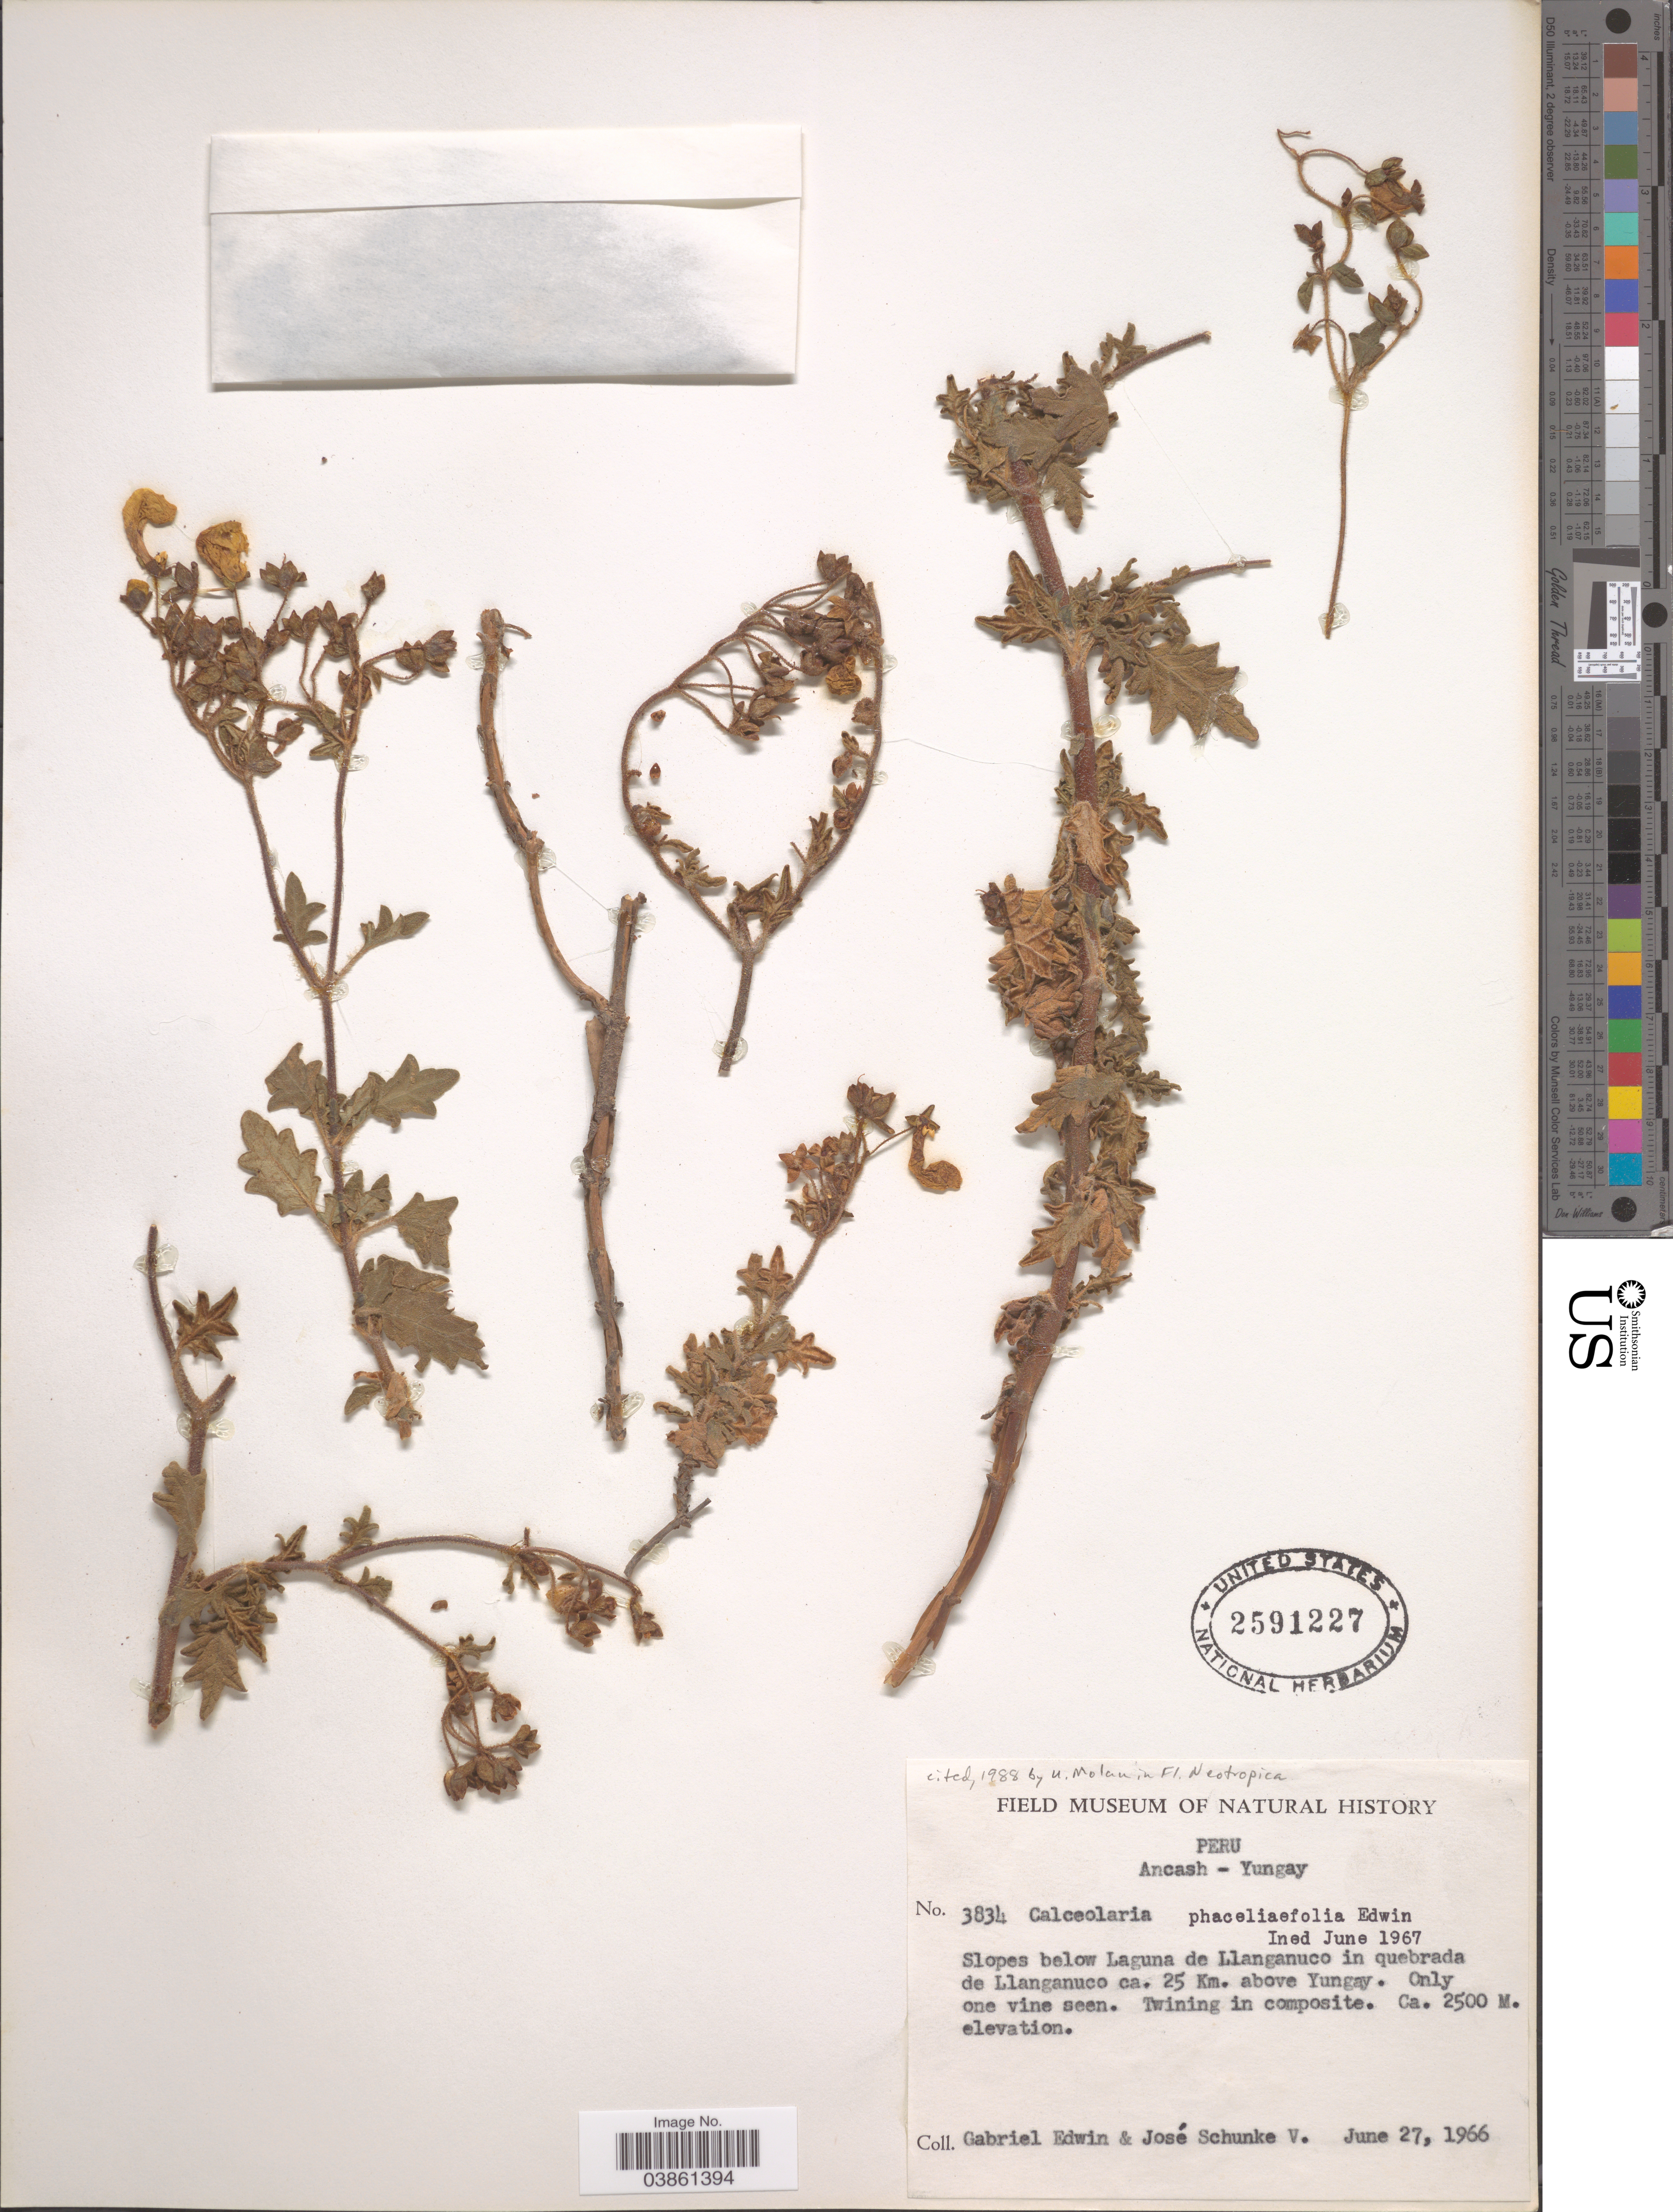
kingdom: Plantae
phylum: Tracheophyta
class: Magnoliopsida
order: Lamiales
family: Calceolariaceae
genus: Calceolaria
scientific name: Calceolaria phaceliaefolia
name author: Edwin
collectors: G. Edwin & J. Schunke Vigo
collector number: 3834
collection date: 1966-06-27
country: Peru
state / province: Ancash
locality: Ancash-Yungay. Slopes below Laguna de Llanganuco in quebrada de Llanganuco ca. 25 Km. above Yungay.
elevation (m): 2500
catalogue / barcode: US 2591227